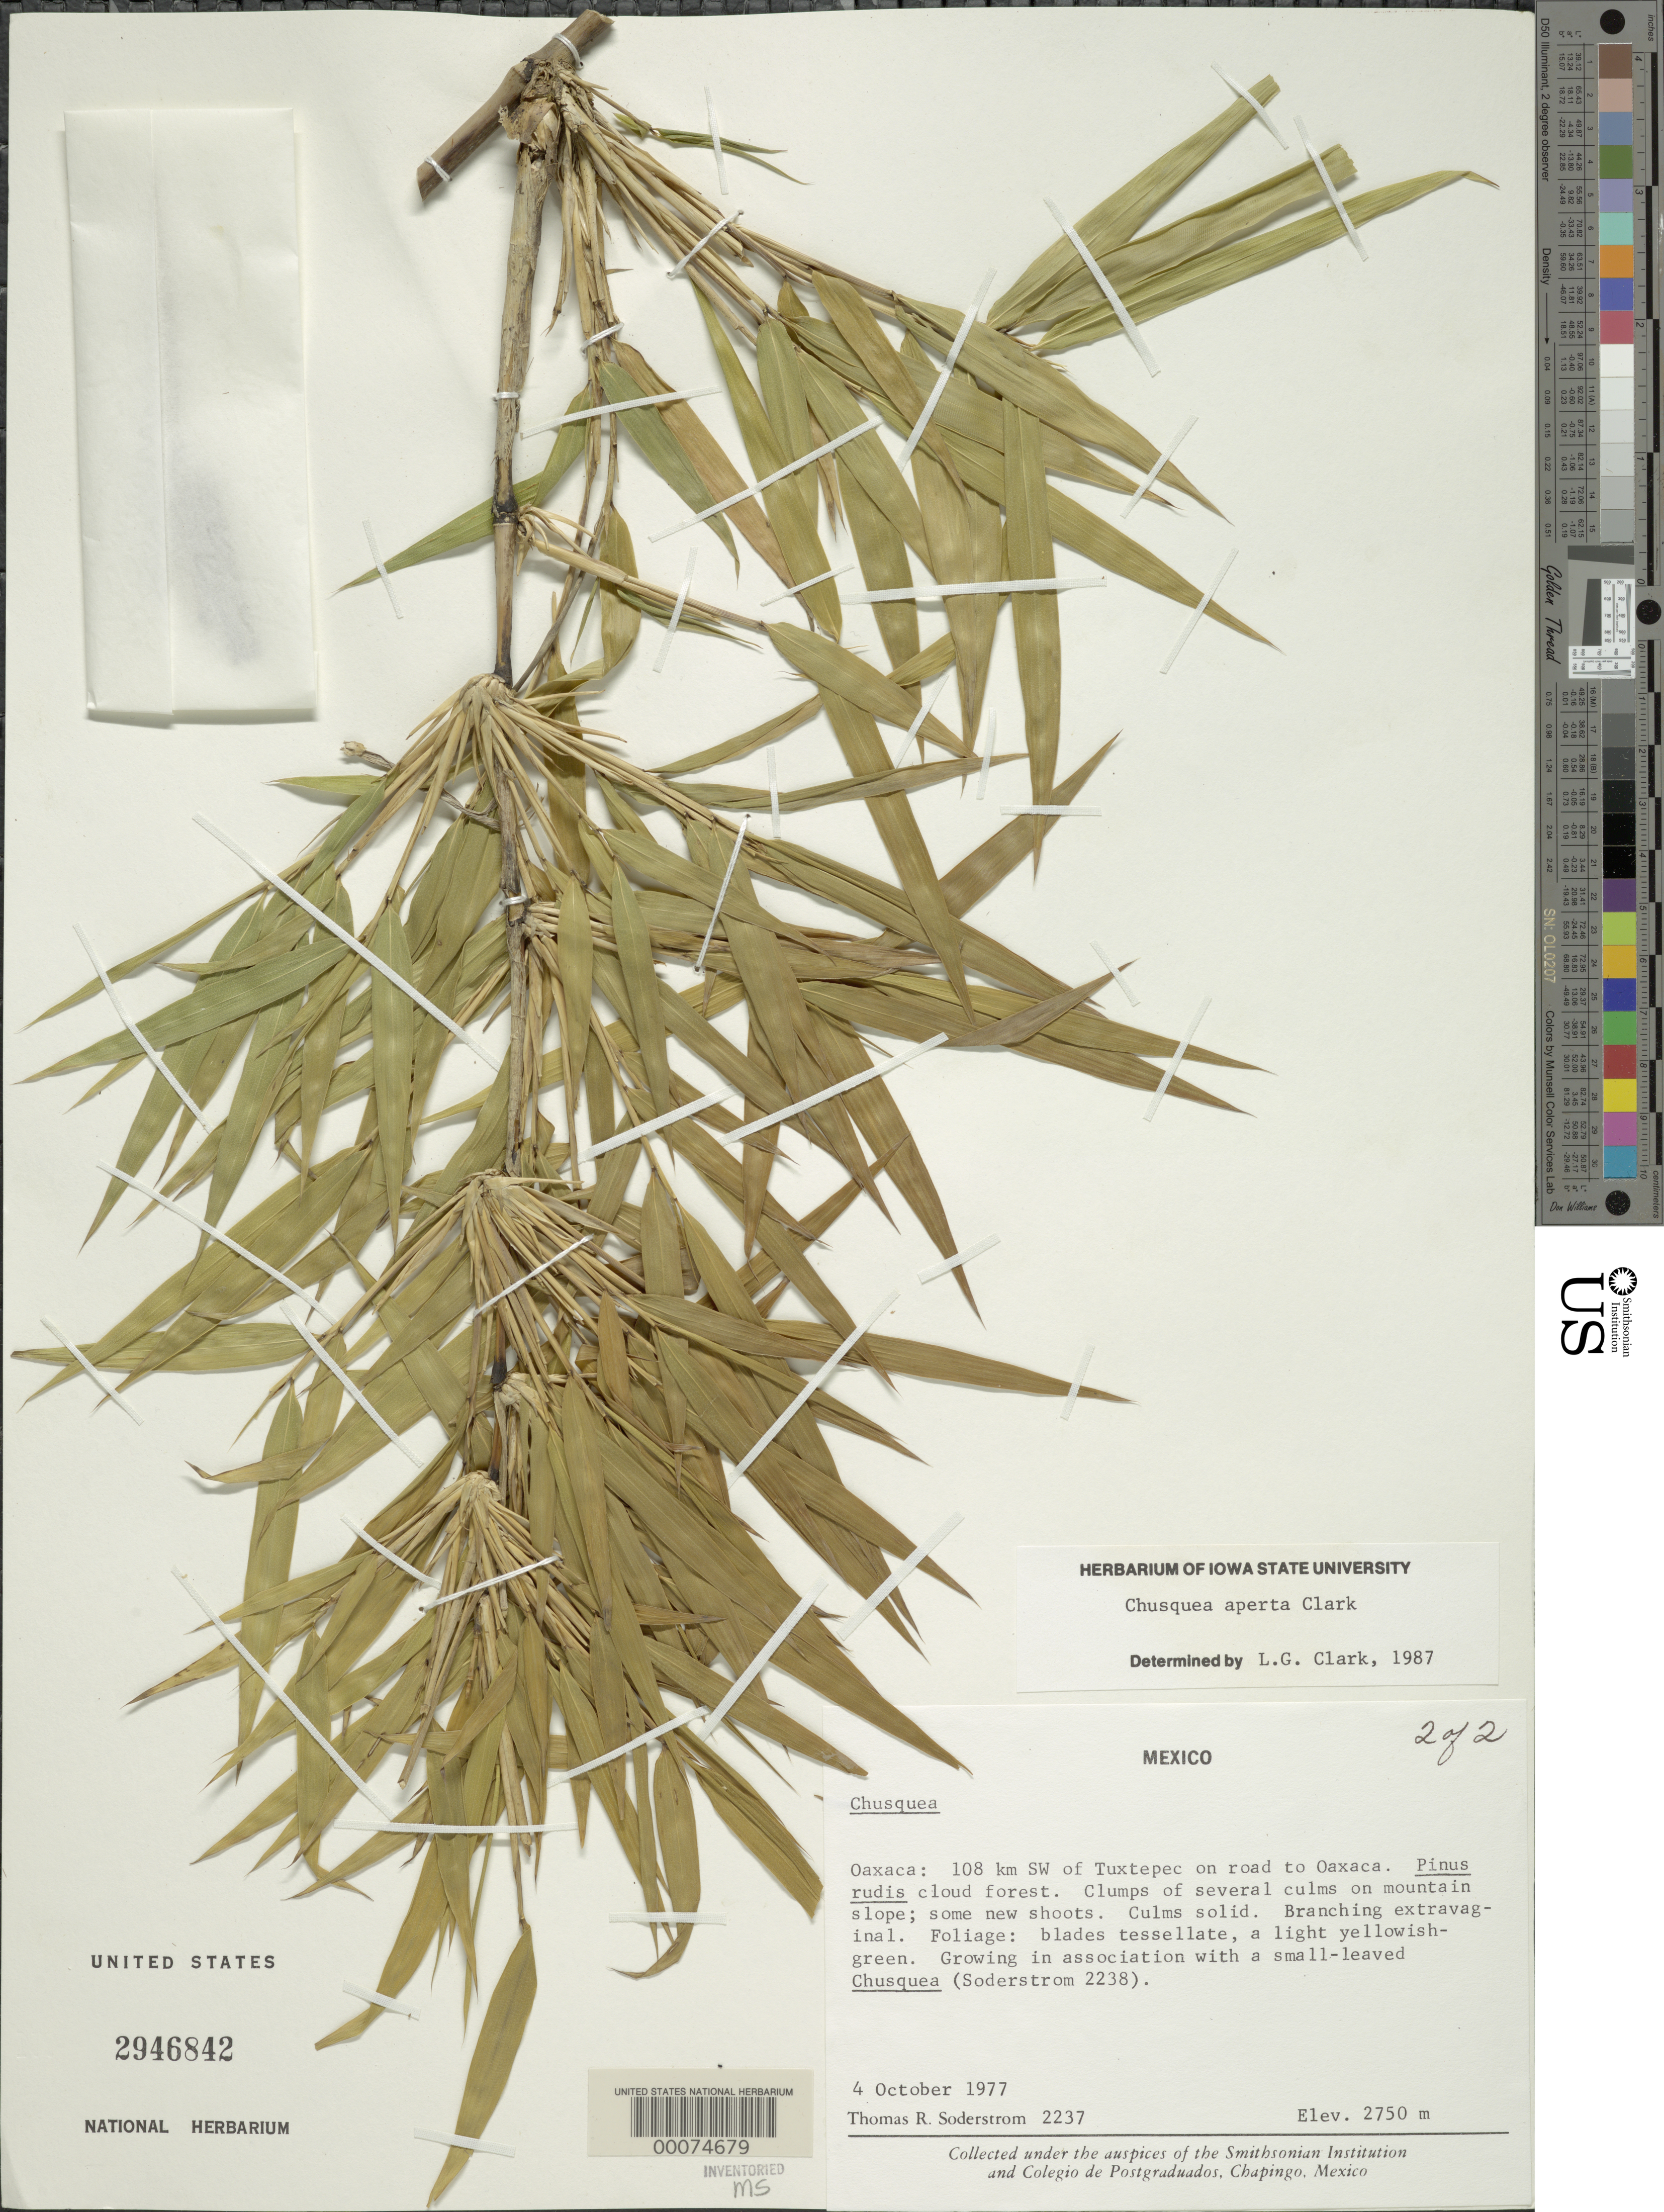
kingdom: Plantae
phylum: Tracheophyta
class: Liliopsida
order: Poales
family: Poaceae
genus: Chusquea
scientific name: Chusquea aperta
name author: L.G. Clark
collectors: T. R. Soderstrom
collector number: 2237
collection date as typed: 04 Oct 1977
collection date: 1977-10-04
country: Mexico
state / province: Oaxaca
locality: Tuxtepec, Oaxaca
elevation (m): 2750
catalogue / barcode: US 2946842